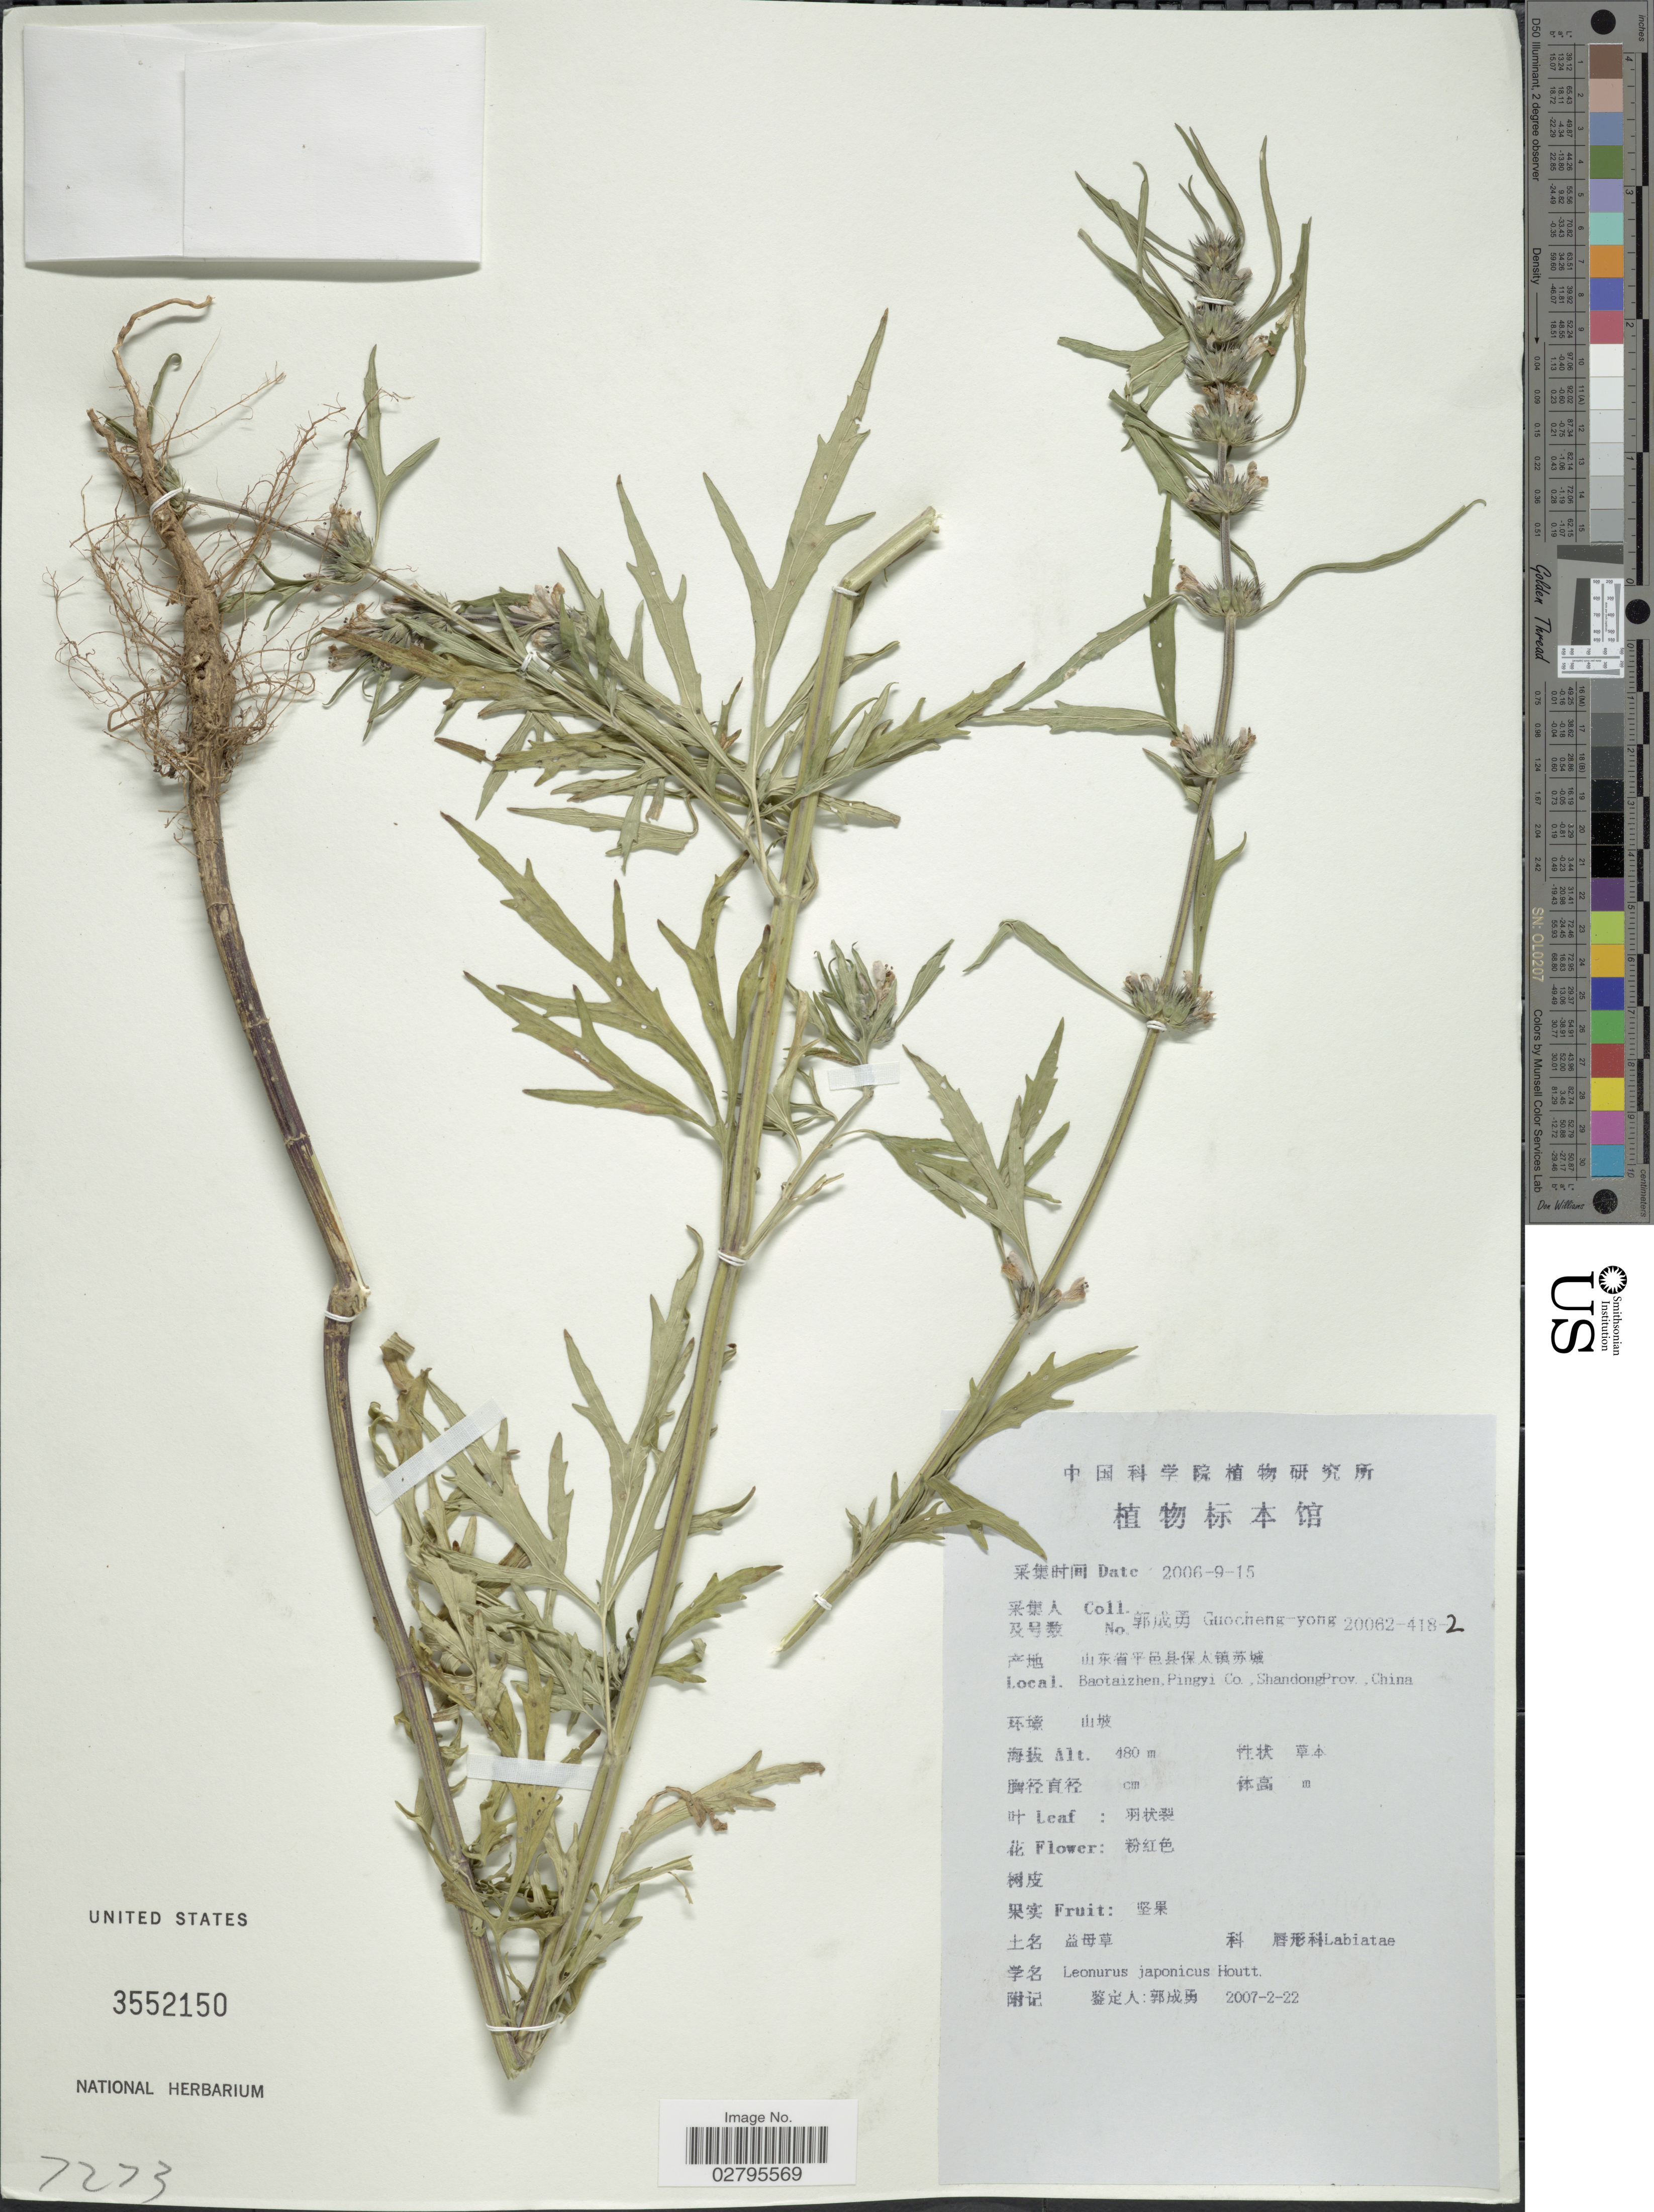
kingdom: Plantae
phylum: Tracheophyta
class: Magnoliopsida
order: Lamiales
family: Lamiaceae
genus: Leonurus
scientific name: Leonurus japonicus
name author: Houtt.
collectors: Guo cheng-yong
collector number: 20062-418-2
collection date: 2006-09-15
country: China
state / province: Shandong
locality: Baotaizhem. Pingyi Co., ShandongProv.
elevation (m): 480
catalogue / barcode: US 3552150